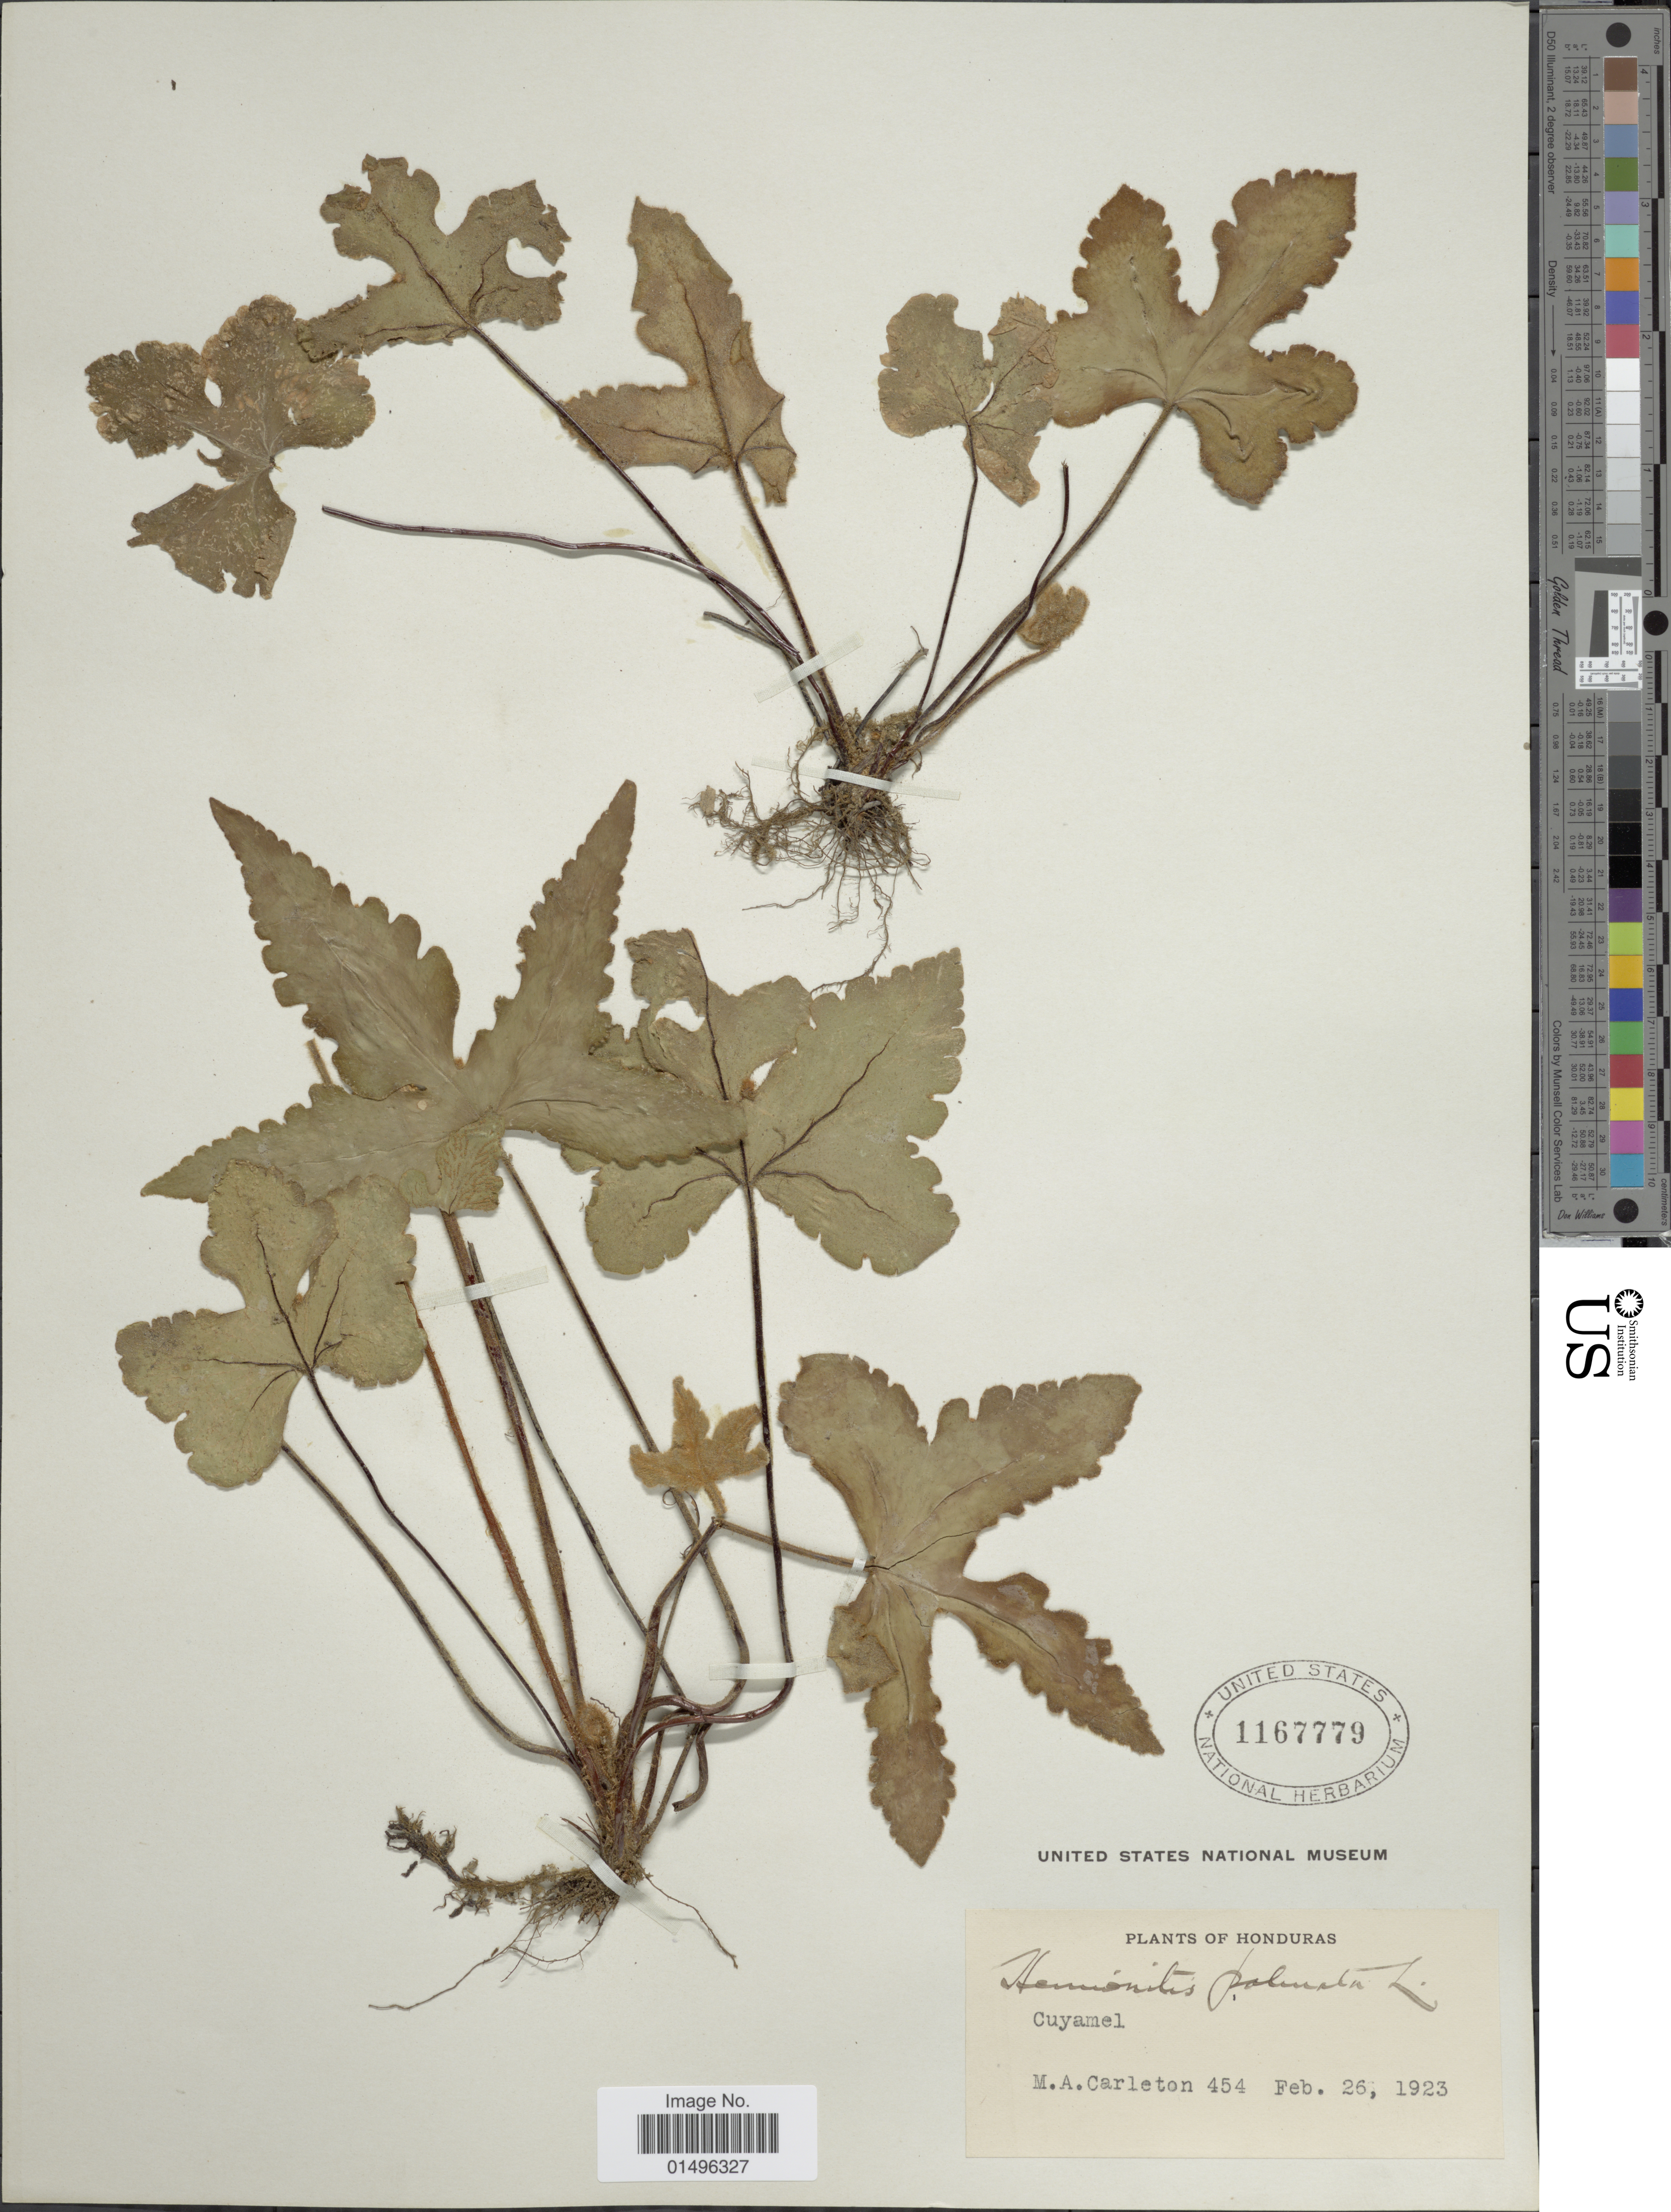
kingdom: Plantae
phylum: Tracheophyta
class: Polypodiopsida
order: Polypodiales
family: Pteridaceae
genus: Hemionitis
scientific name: Hemionitis palmata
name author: L.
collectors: M. A. Carleton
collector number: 454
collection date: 1923-02-26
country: Honduras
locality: Cuyamel.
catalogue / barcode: US 1167779